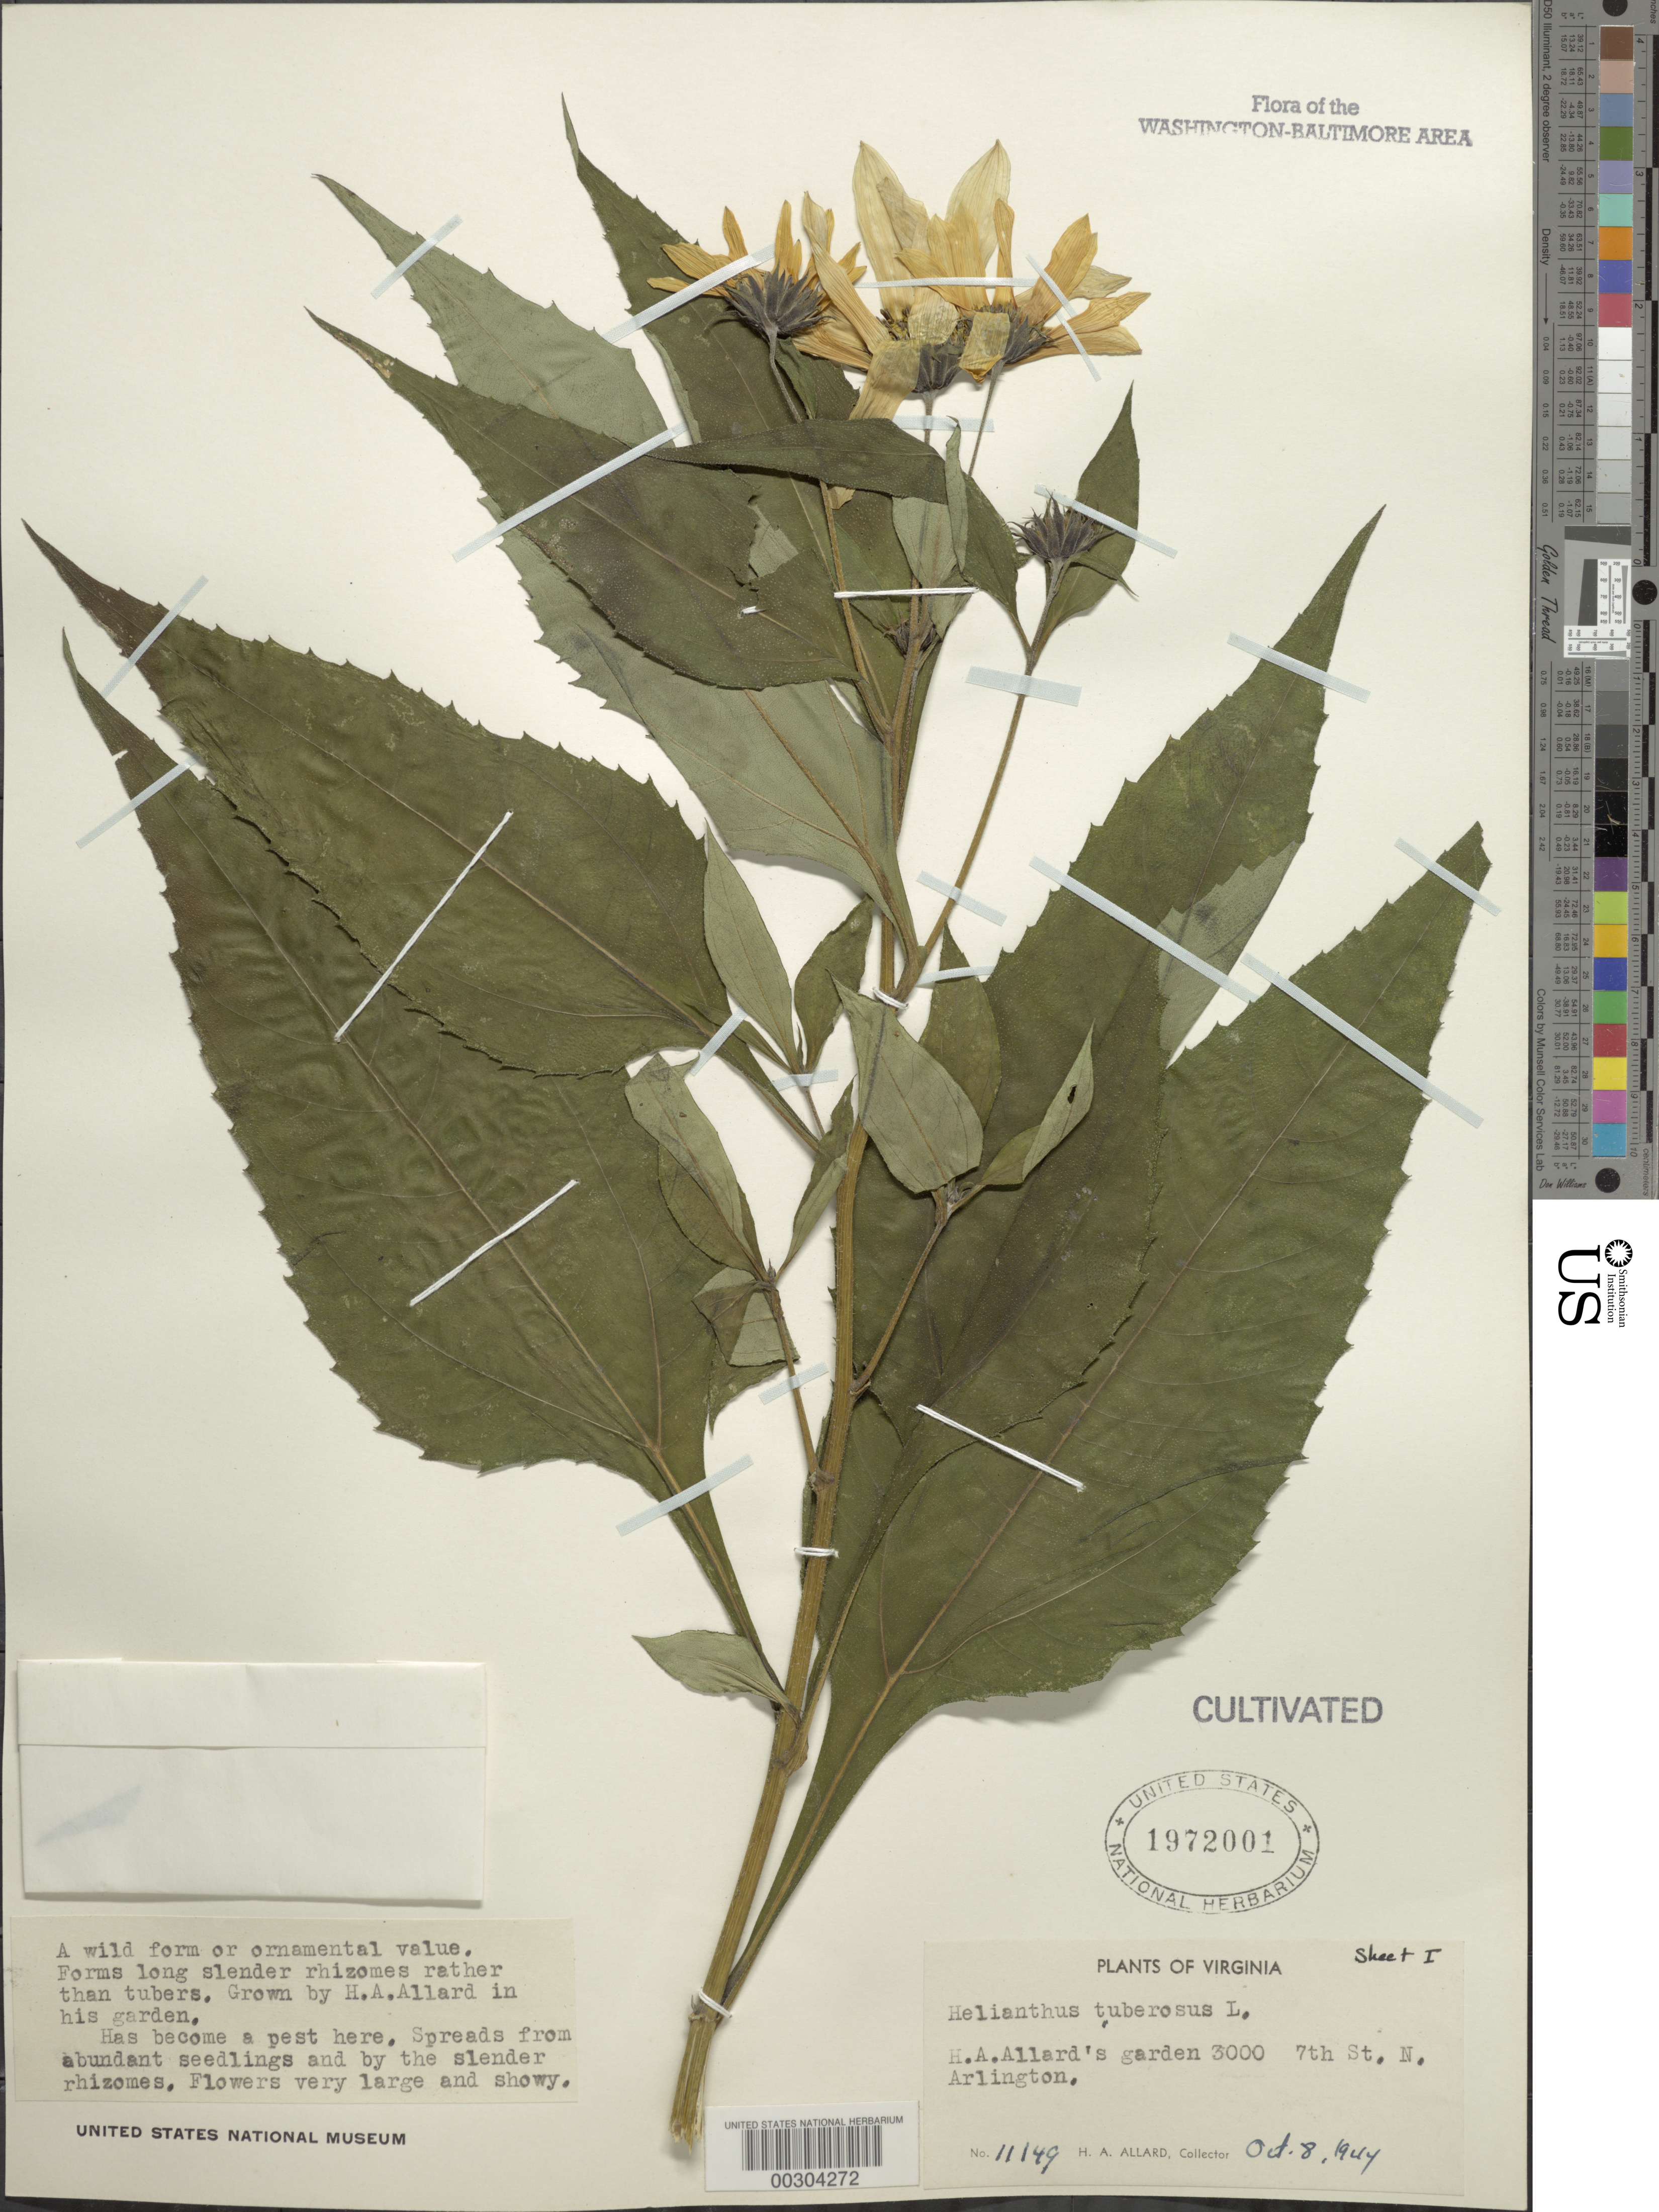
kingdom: Plantae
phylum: Tracheophyta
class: Magnoliopsida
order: Asterales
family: Asteraceae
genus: Helianthus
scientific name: Helianthus tuberosus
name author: L.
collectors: H. A. Allard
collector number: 11149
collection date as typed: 08 Oct 1944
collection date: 1944-10-08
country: United States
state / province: Virginia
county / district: Arlington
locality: Arlington, 3000 7th St N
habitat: Garden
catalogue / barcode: US 1972001